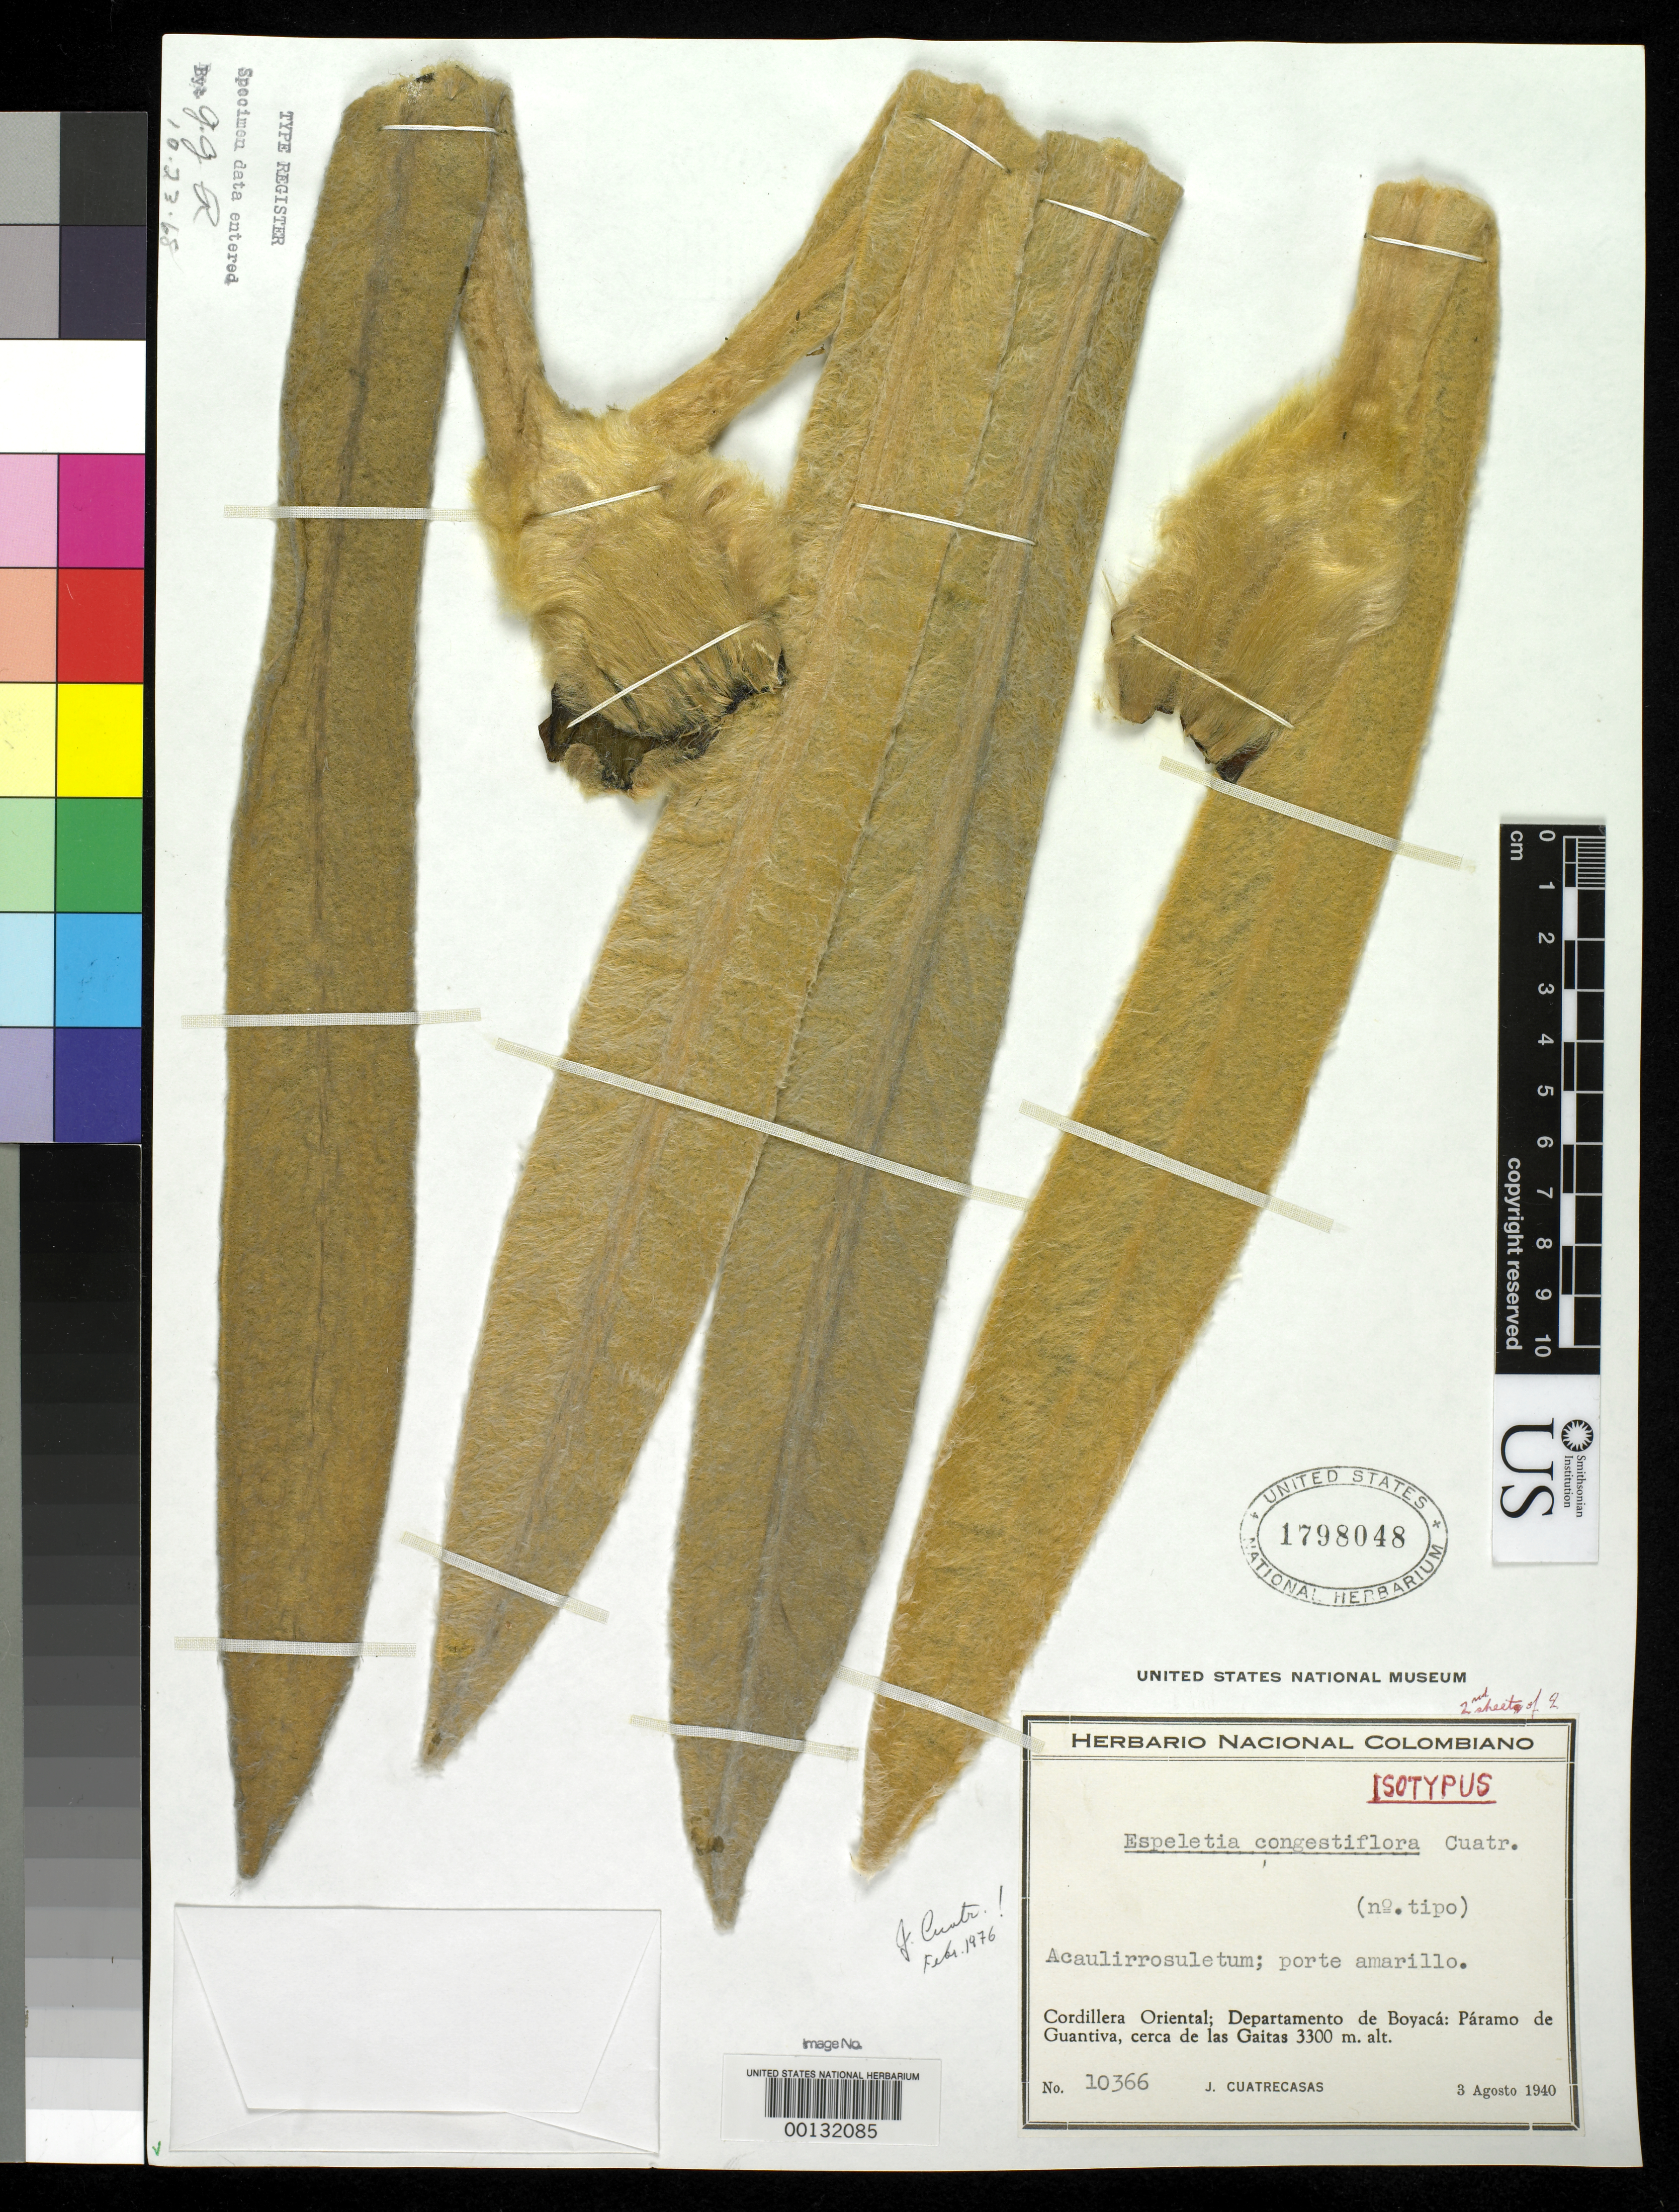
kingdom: Plantae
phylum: Tracheophyta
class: Magnoliopsida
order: Asterales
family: Asteraceae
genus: Espeletia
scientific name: Espeletia congestiflora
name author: Cuatrec.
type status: Isotype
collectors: J. Cuatrecasas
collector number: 10366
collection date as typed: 03 Aug 1940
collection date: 1940-08-03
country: Colombia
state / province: Boyacá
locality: Cordillera Oriental, Páramo de Guantiva, near Las Gaitos. (Los Gaitos?)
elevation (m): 3300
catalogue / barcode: US 1798048